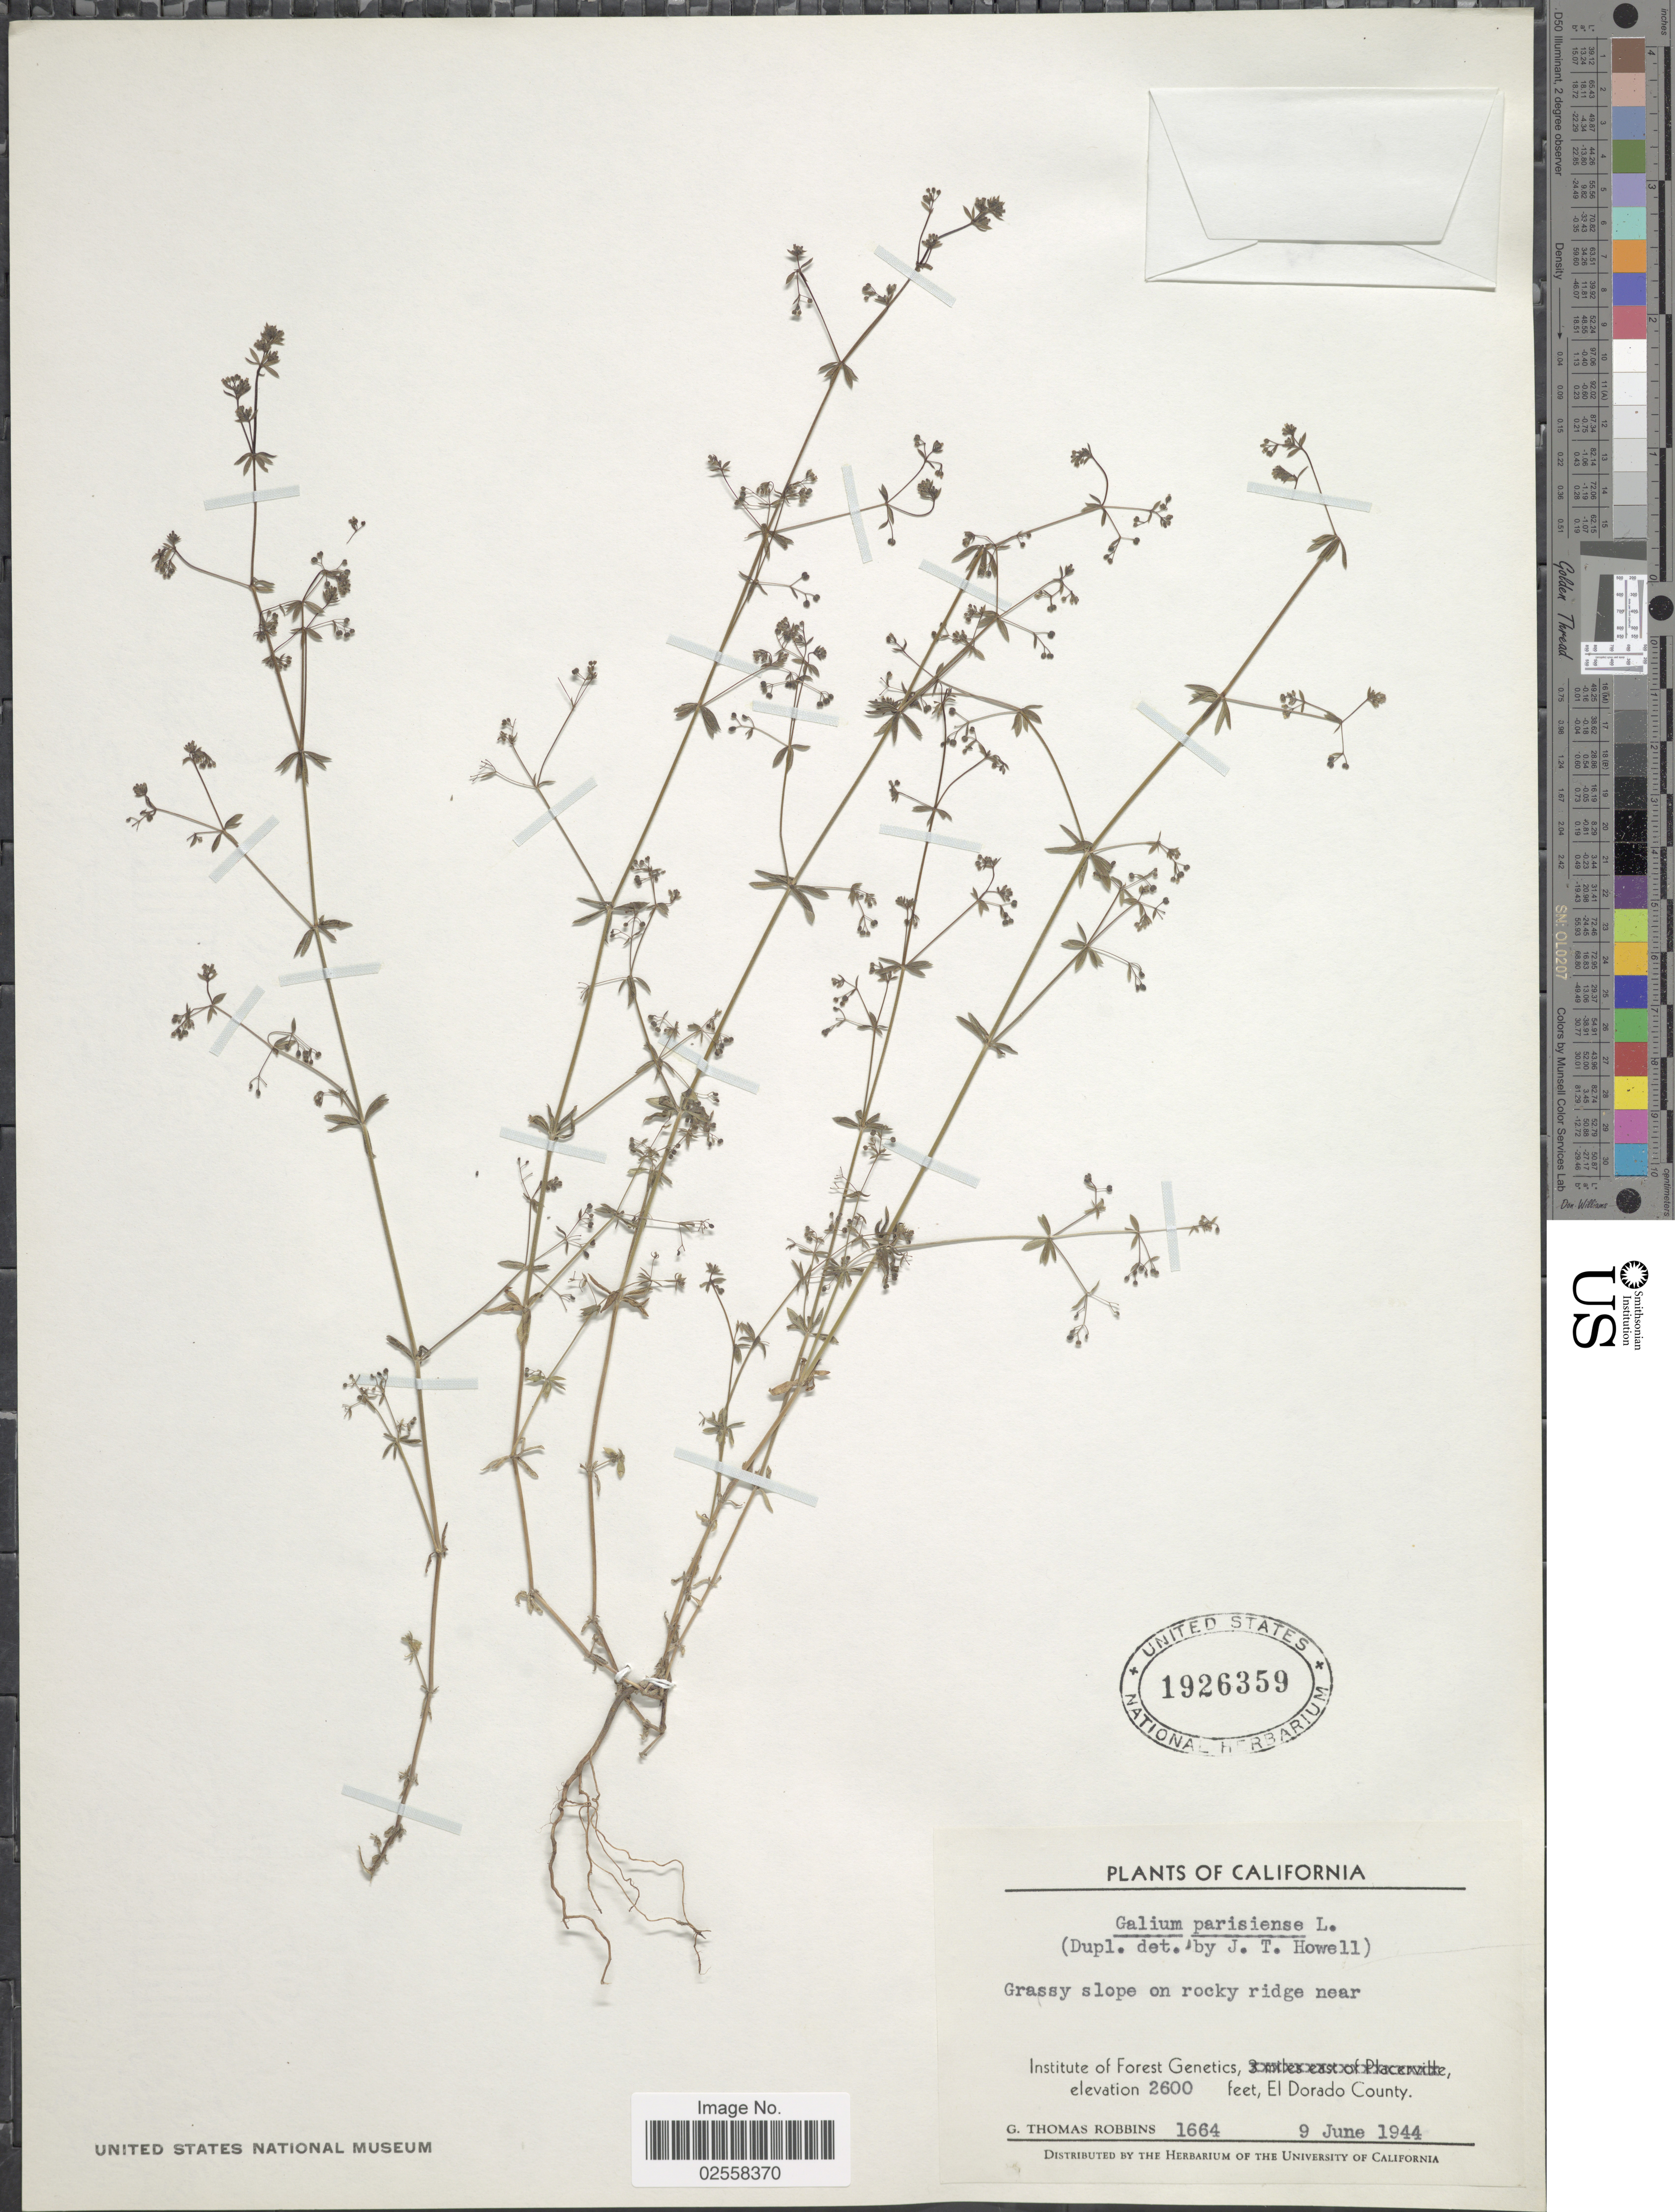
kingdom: Plantae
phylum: Tracheophyta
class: Magnoliopsida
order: Gentianales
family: Rubiaceae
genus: Galium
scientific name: Galium parisiense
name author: L.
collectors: G. T. Robbins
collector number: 1664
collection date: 1944-06-09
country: United States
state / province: California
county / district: El Dorado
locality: Institute of Forest Genetics, El Dorado County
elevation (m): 792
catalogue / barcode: US 1926359